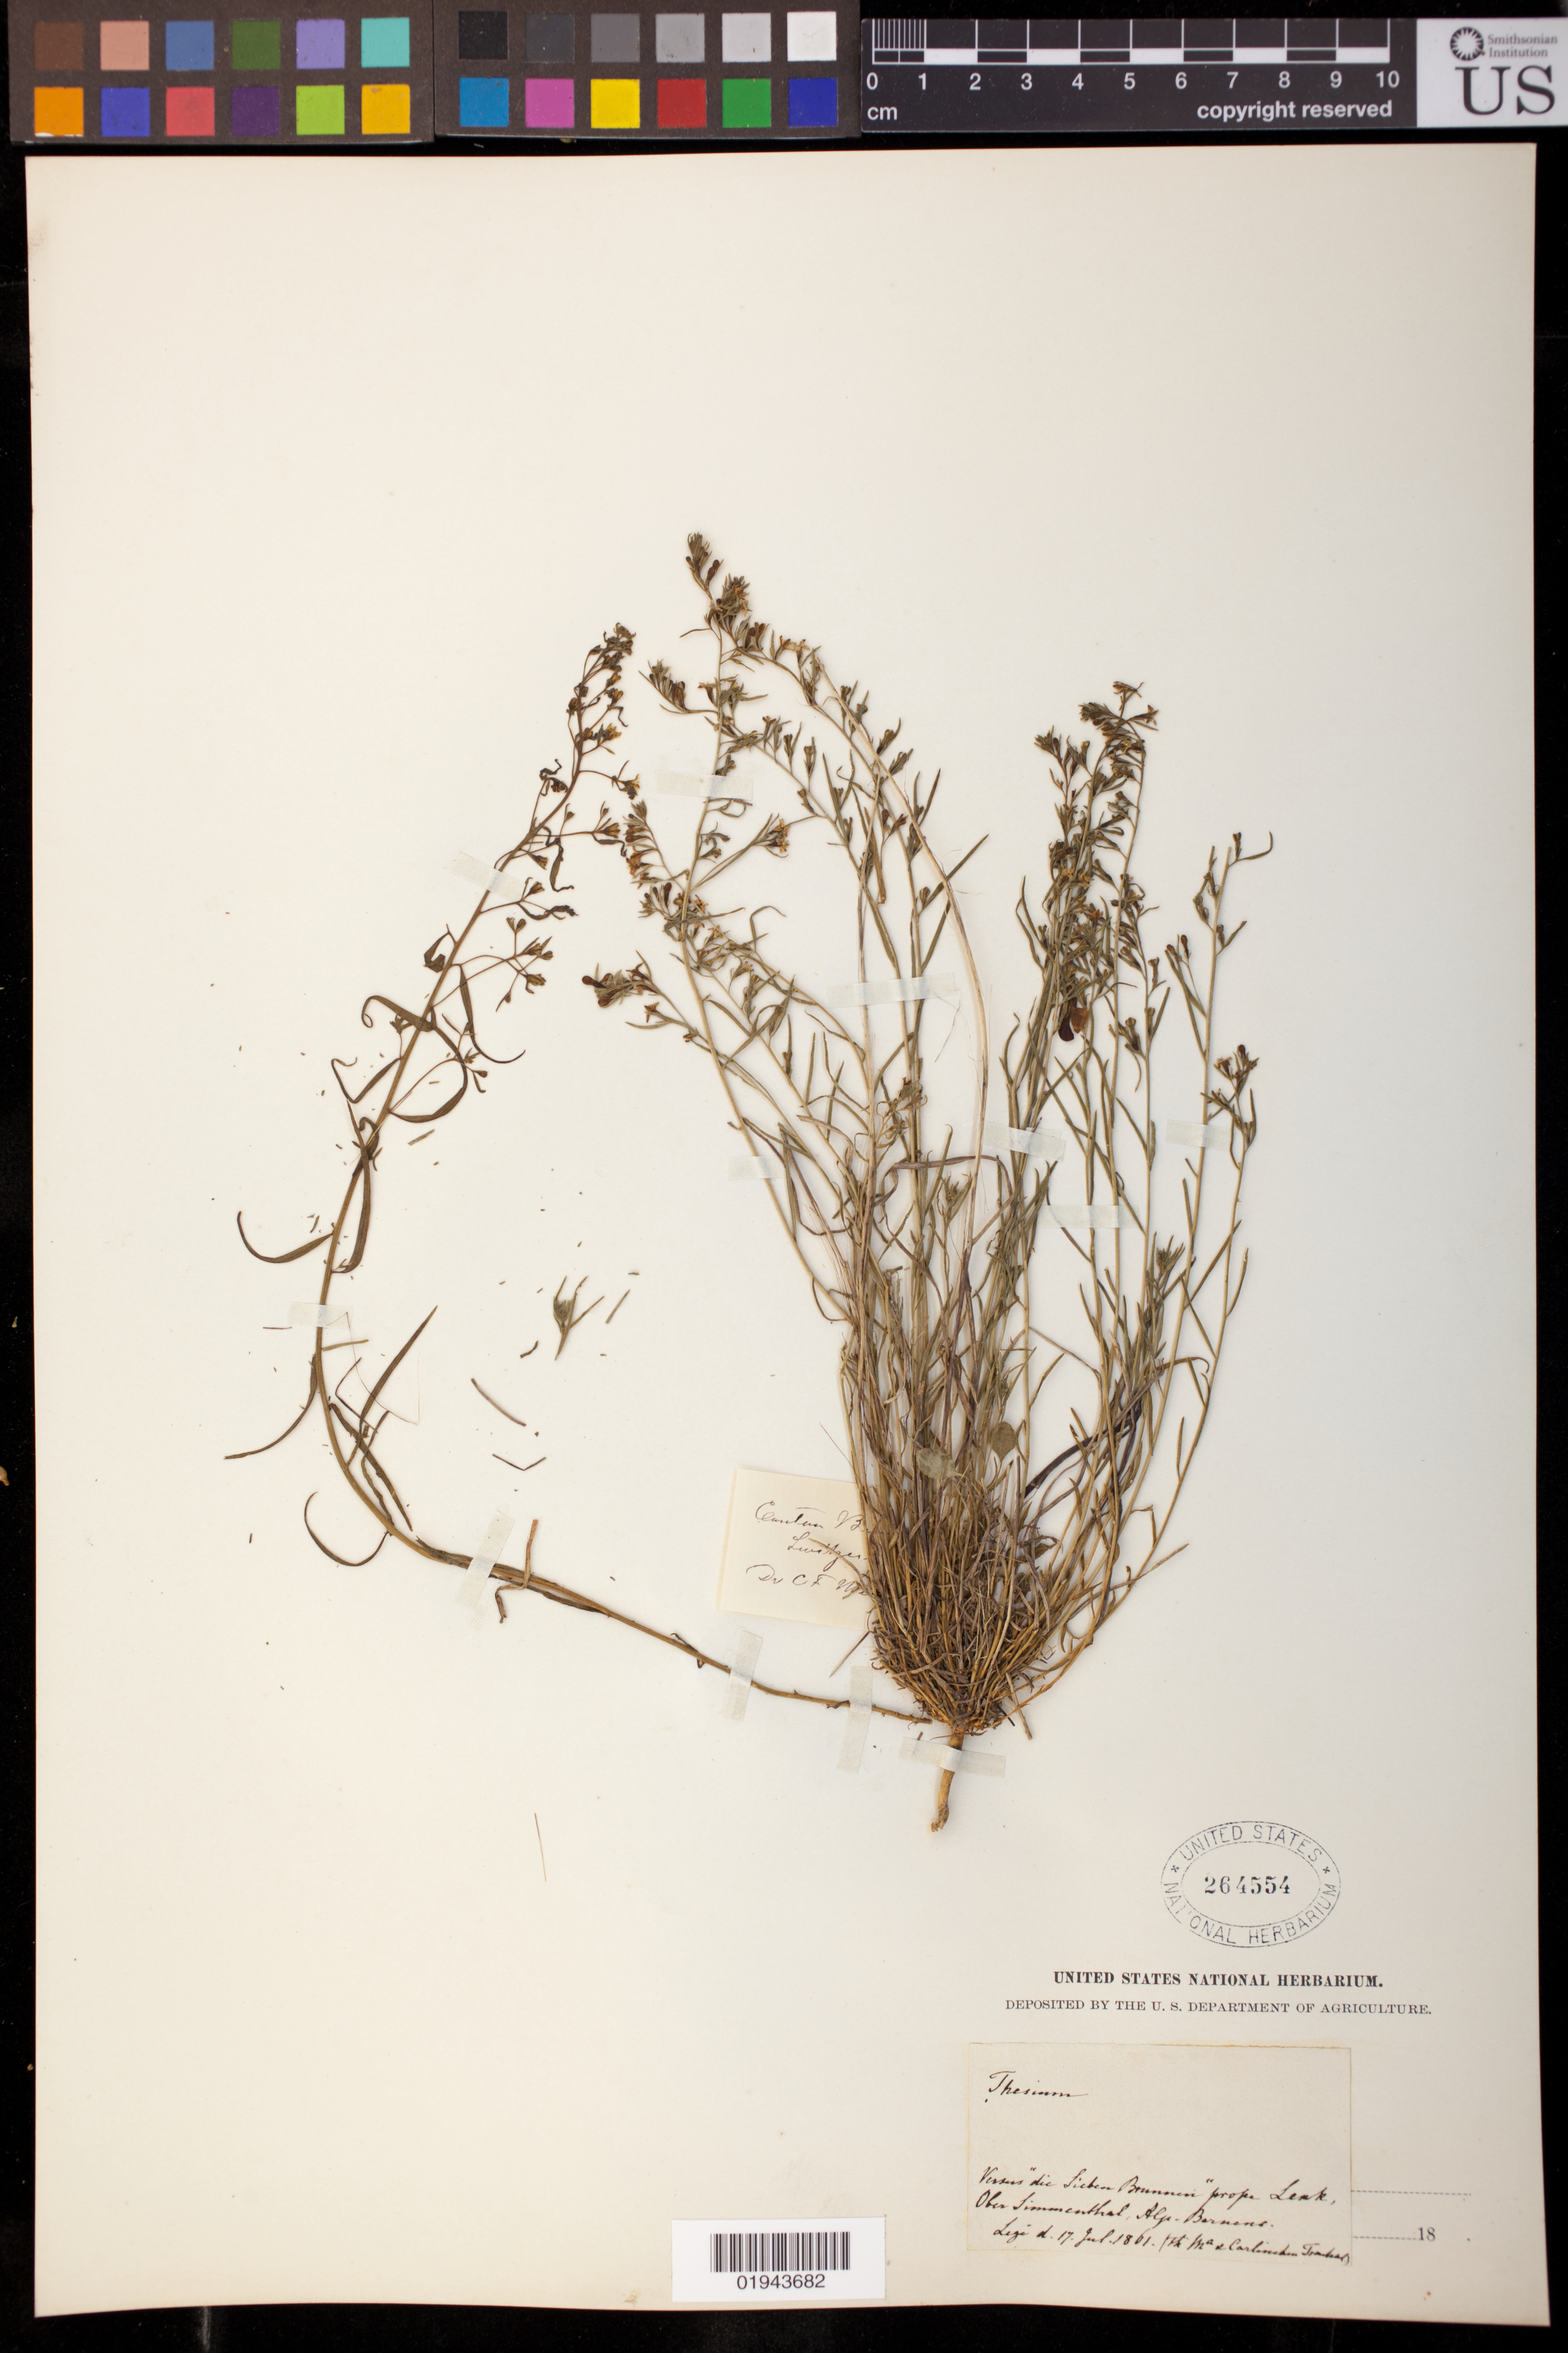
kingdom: Plantae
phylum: Tracheophyta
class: Magnoliopsida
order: Santalales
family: Thesiaceae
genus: Thesium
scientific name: Thesium sp.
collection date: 1861-07-17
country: Switzerland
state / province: Bern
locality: prope Lenk Ober Simmenthal, Alp Bernens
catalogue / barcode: US 264554